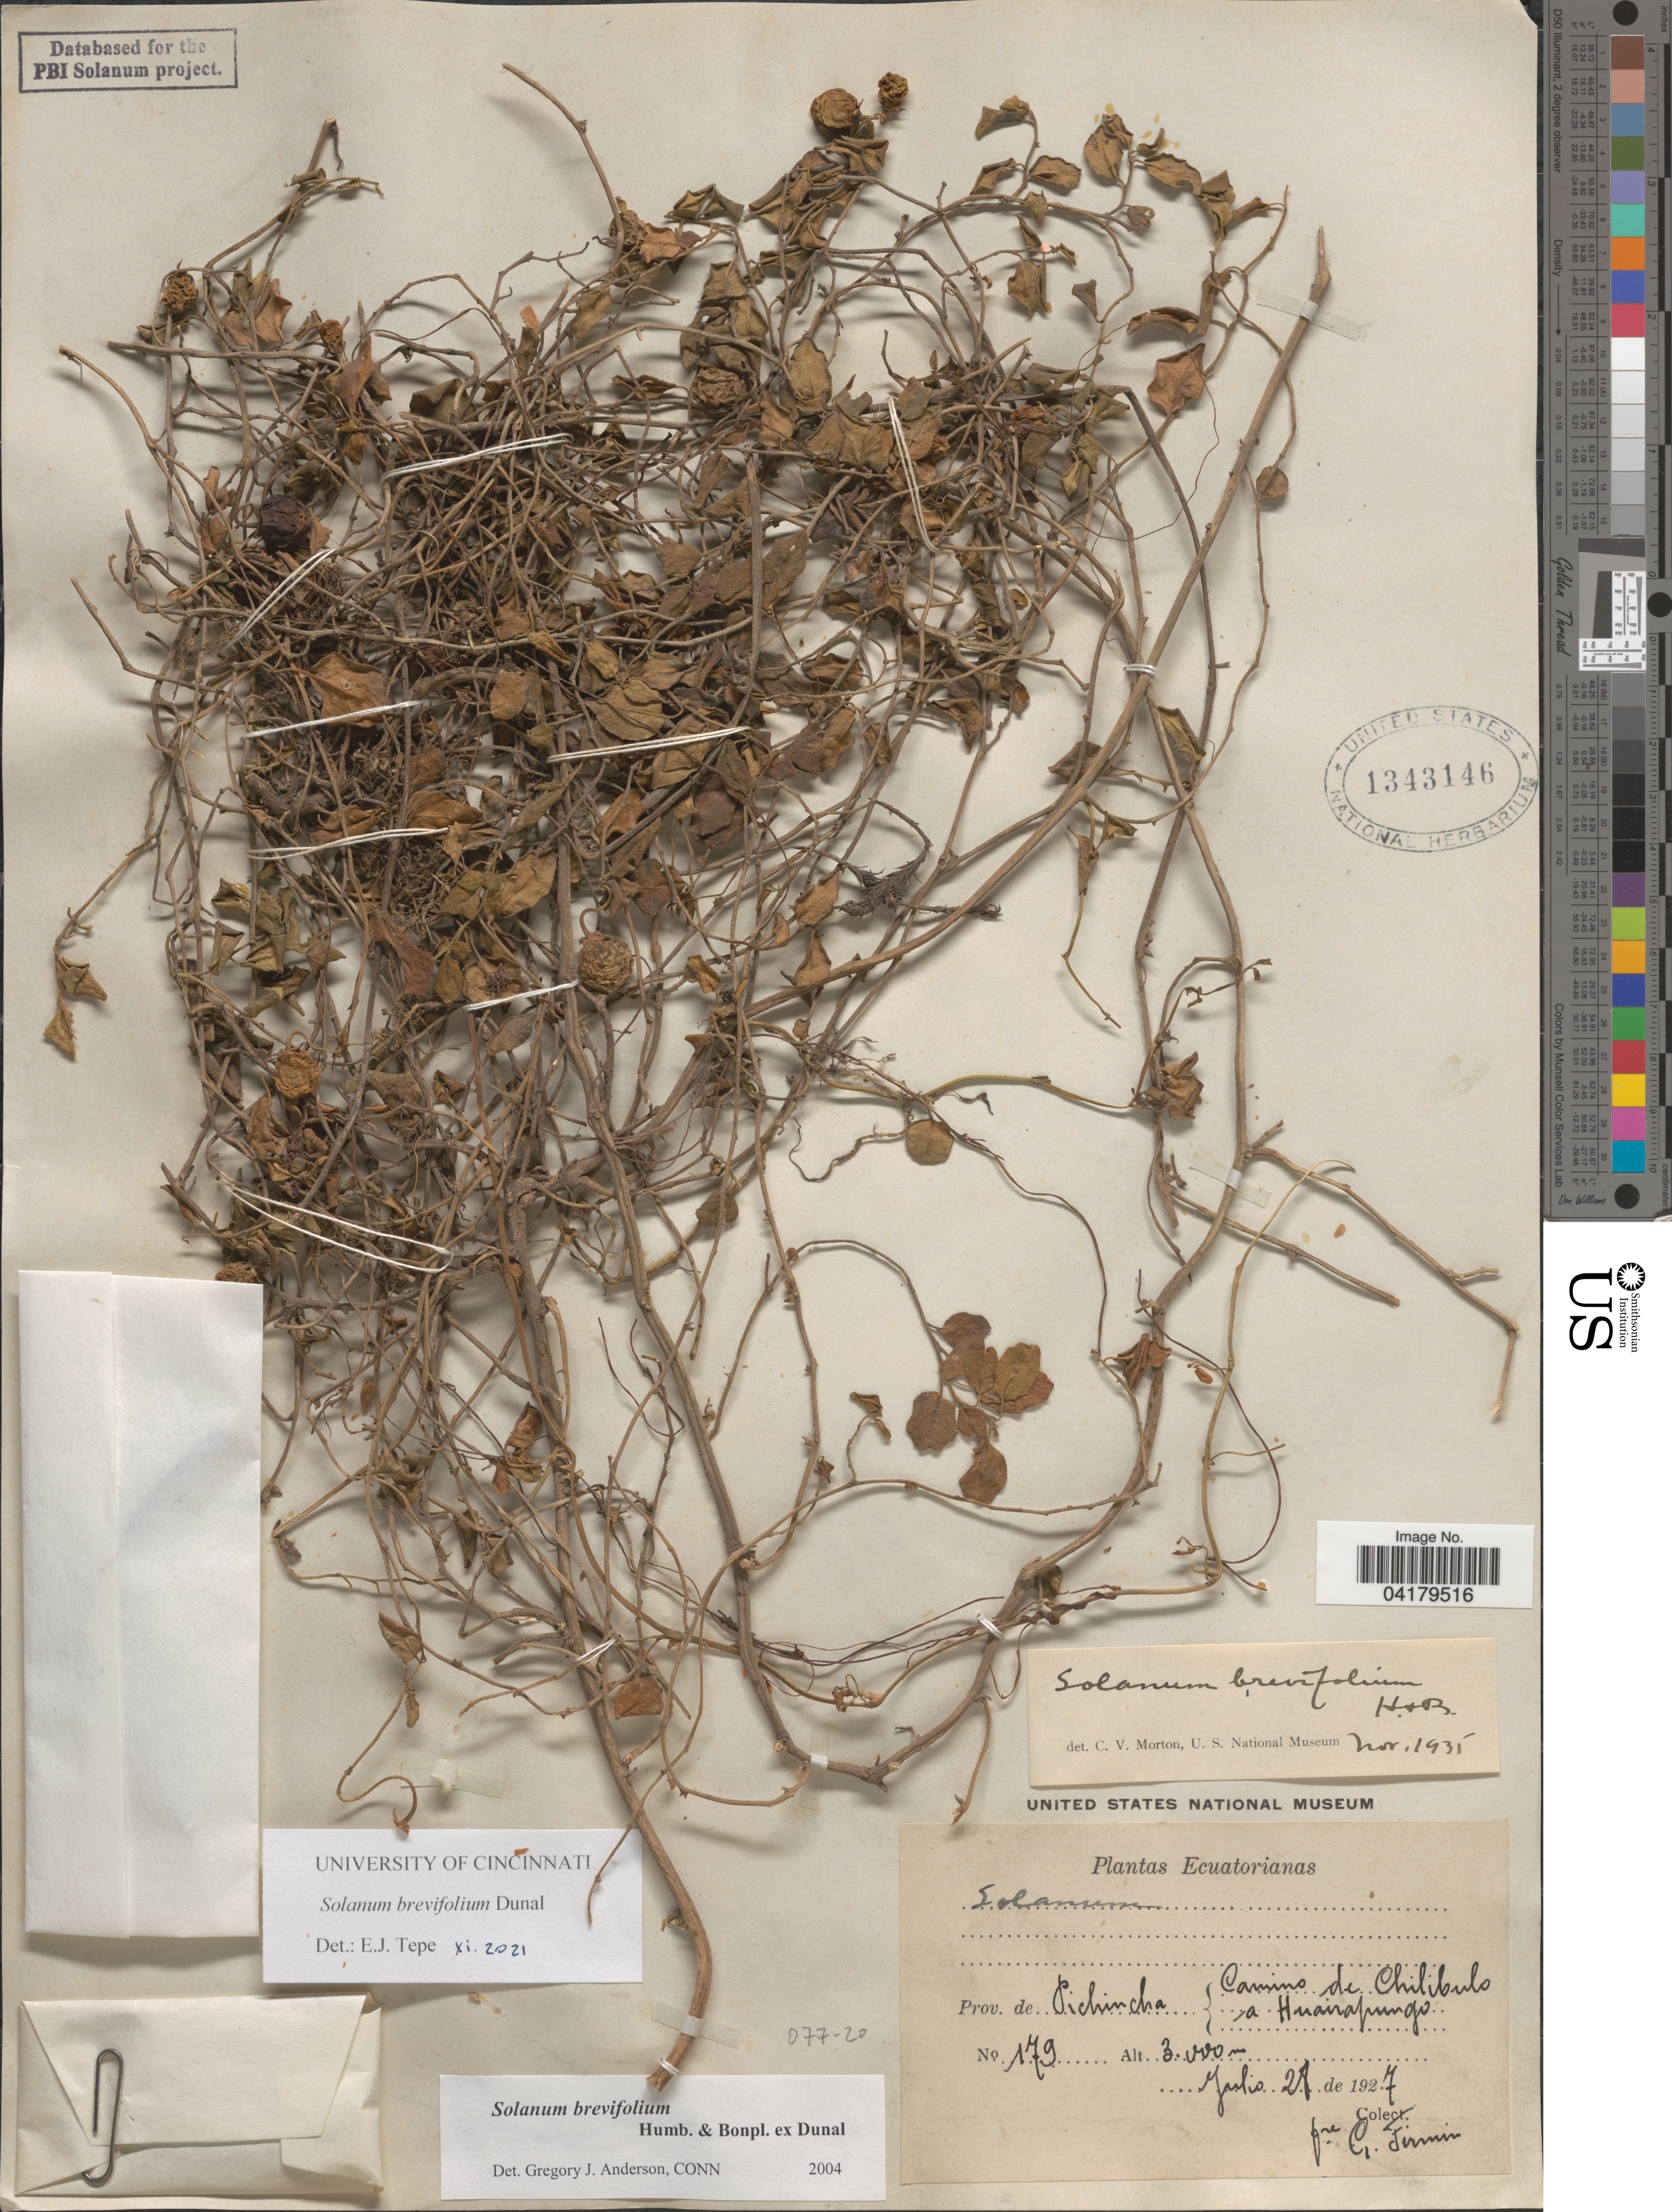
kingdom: Plantae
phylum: Tracheophyta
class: Magnoliopsida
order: Solanales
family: Solanaceae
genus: Solanum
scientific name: Solanum brevifolium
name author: Dunal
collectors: F. Firmin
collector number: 179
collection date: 1927-07-28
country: Ecuador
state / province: Pichincha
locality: Camino de Chilibulo à Huairapungo.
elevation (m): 3000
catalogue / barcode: US 1343146